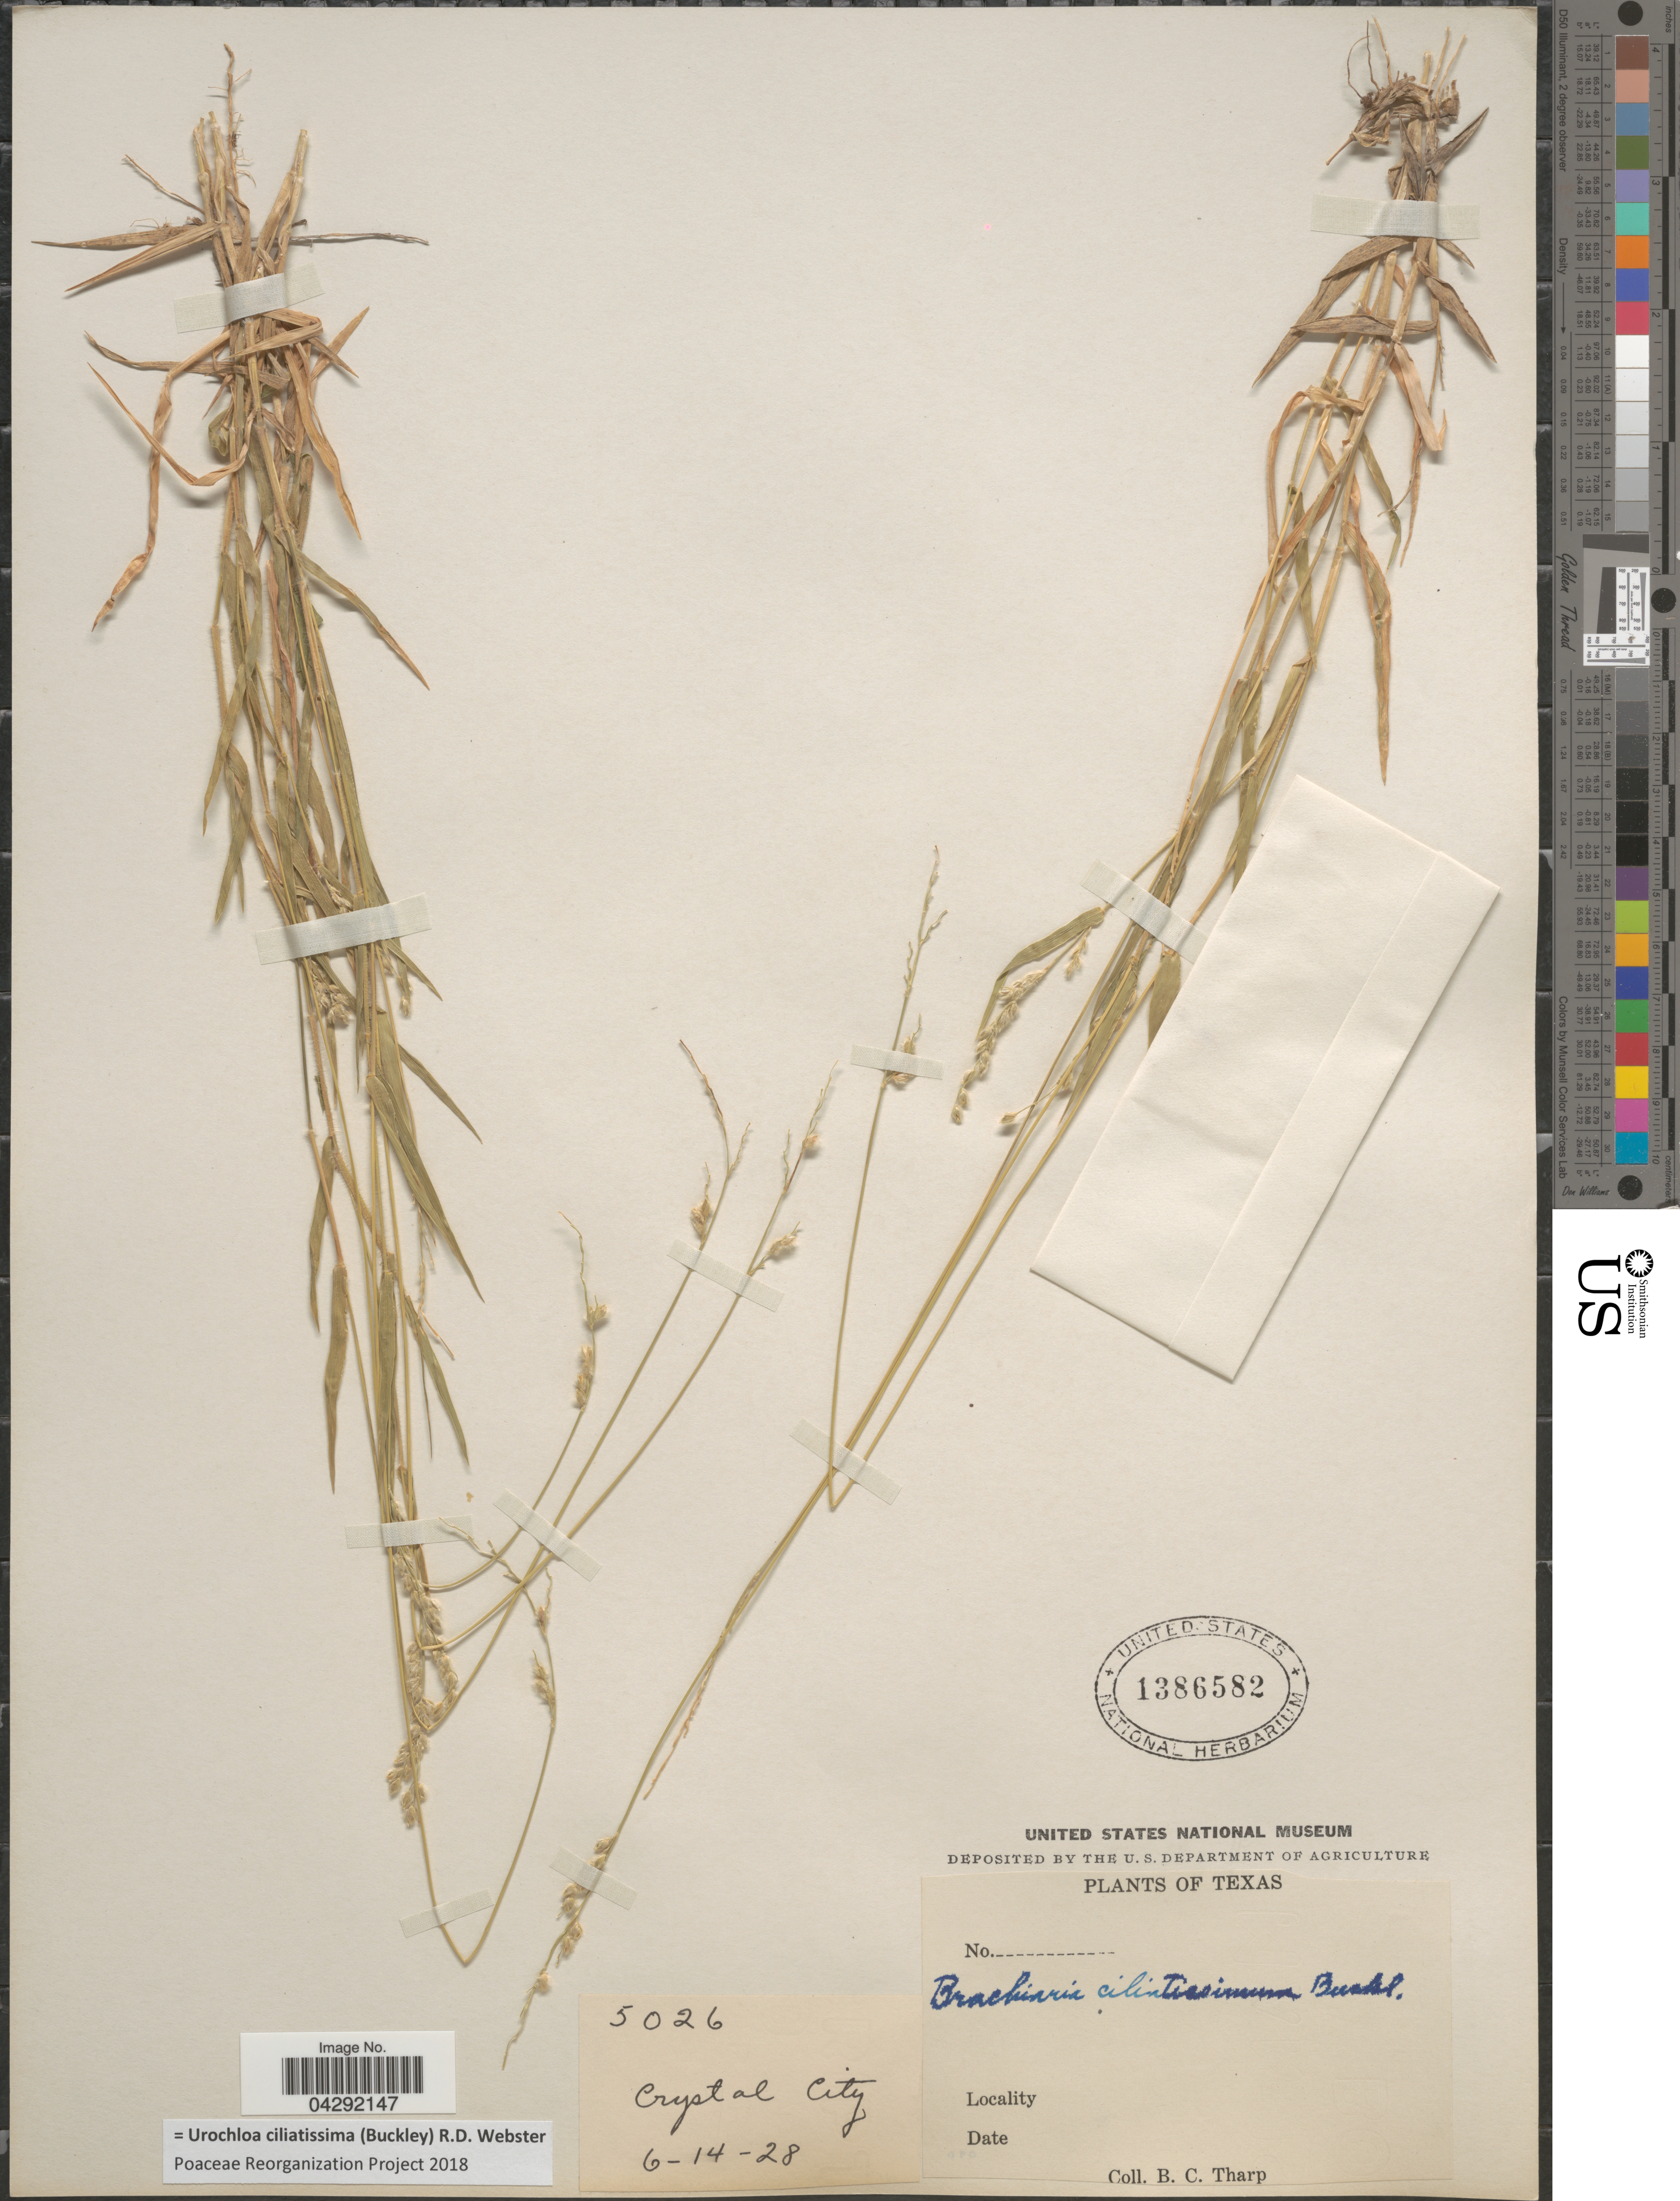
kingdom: Plantae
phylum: Tracheophyta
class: Liliopsida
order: Poales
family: Poaceae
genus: Urochloa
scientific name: Urochloa ciliatissima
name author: (Buckley) R.D. Webster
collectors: B. C. Tharp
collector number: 5026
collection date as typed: Transcribed d/m/y: 14/6/28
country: United States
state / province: Texas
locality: Crystal City.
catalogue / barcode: US 1386582